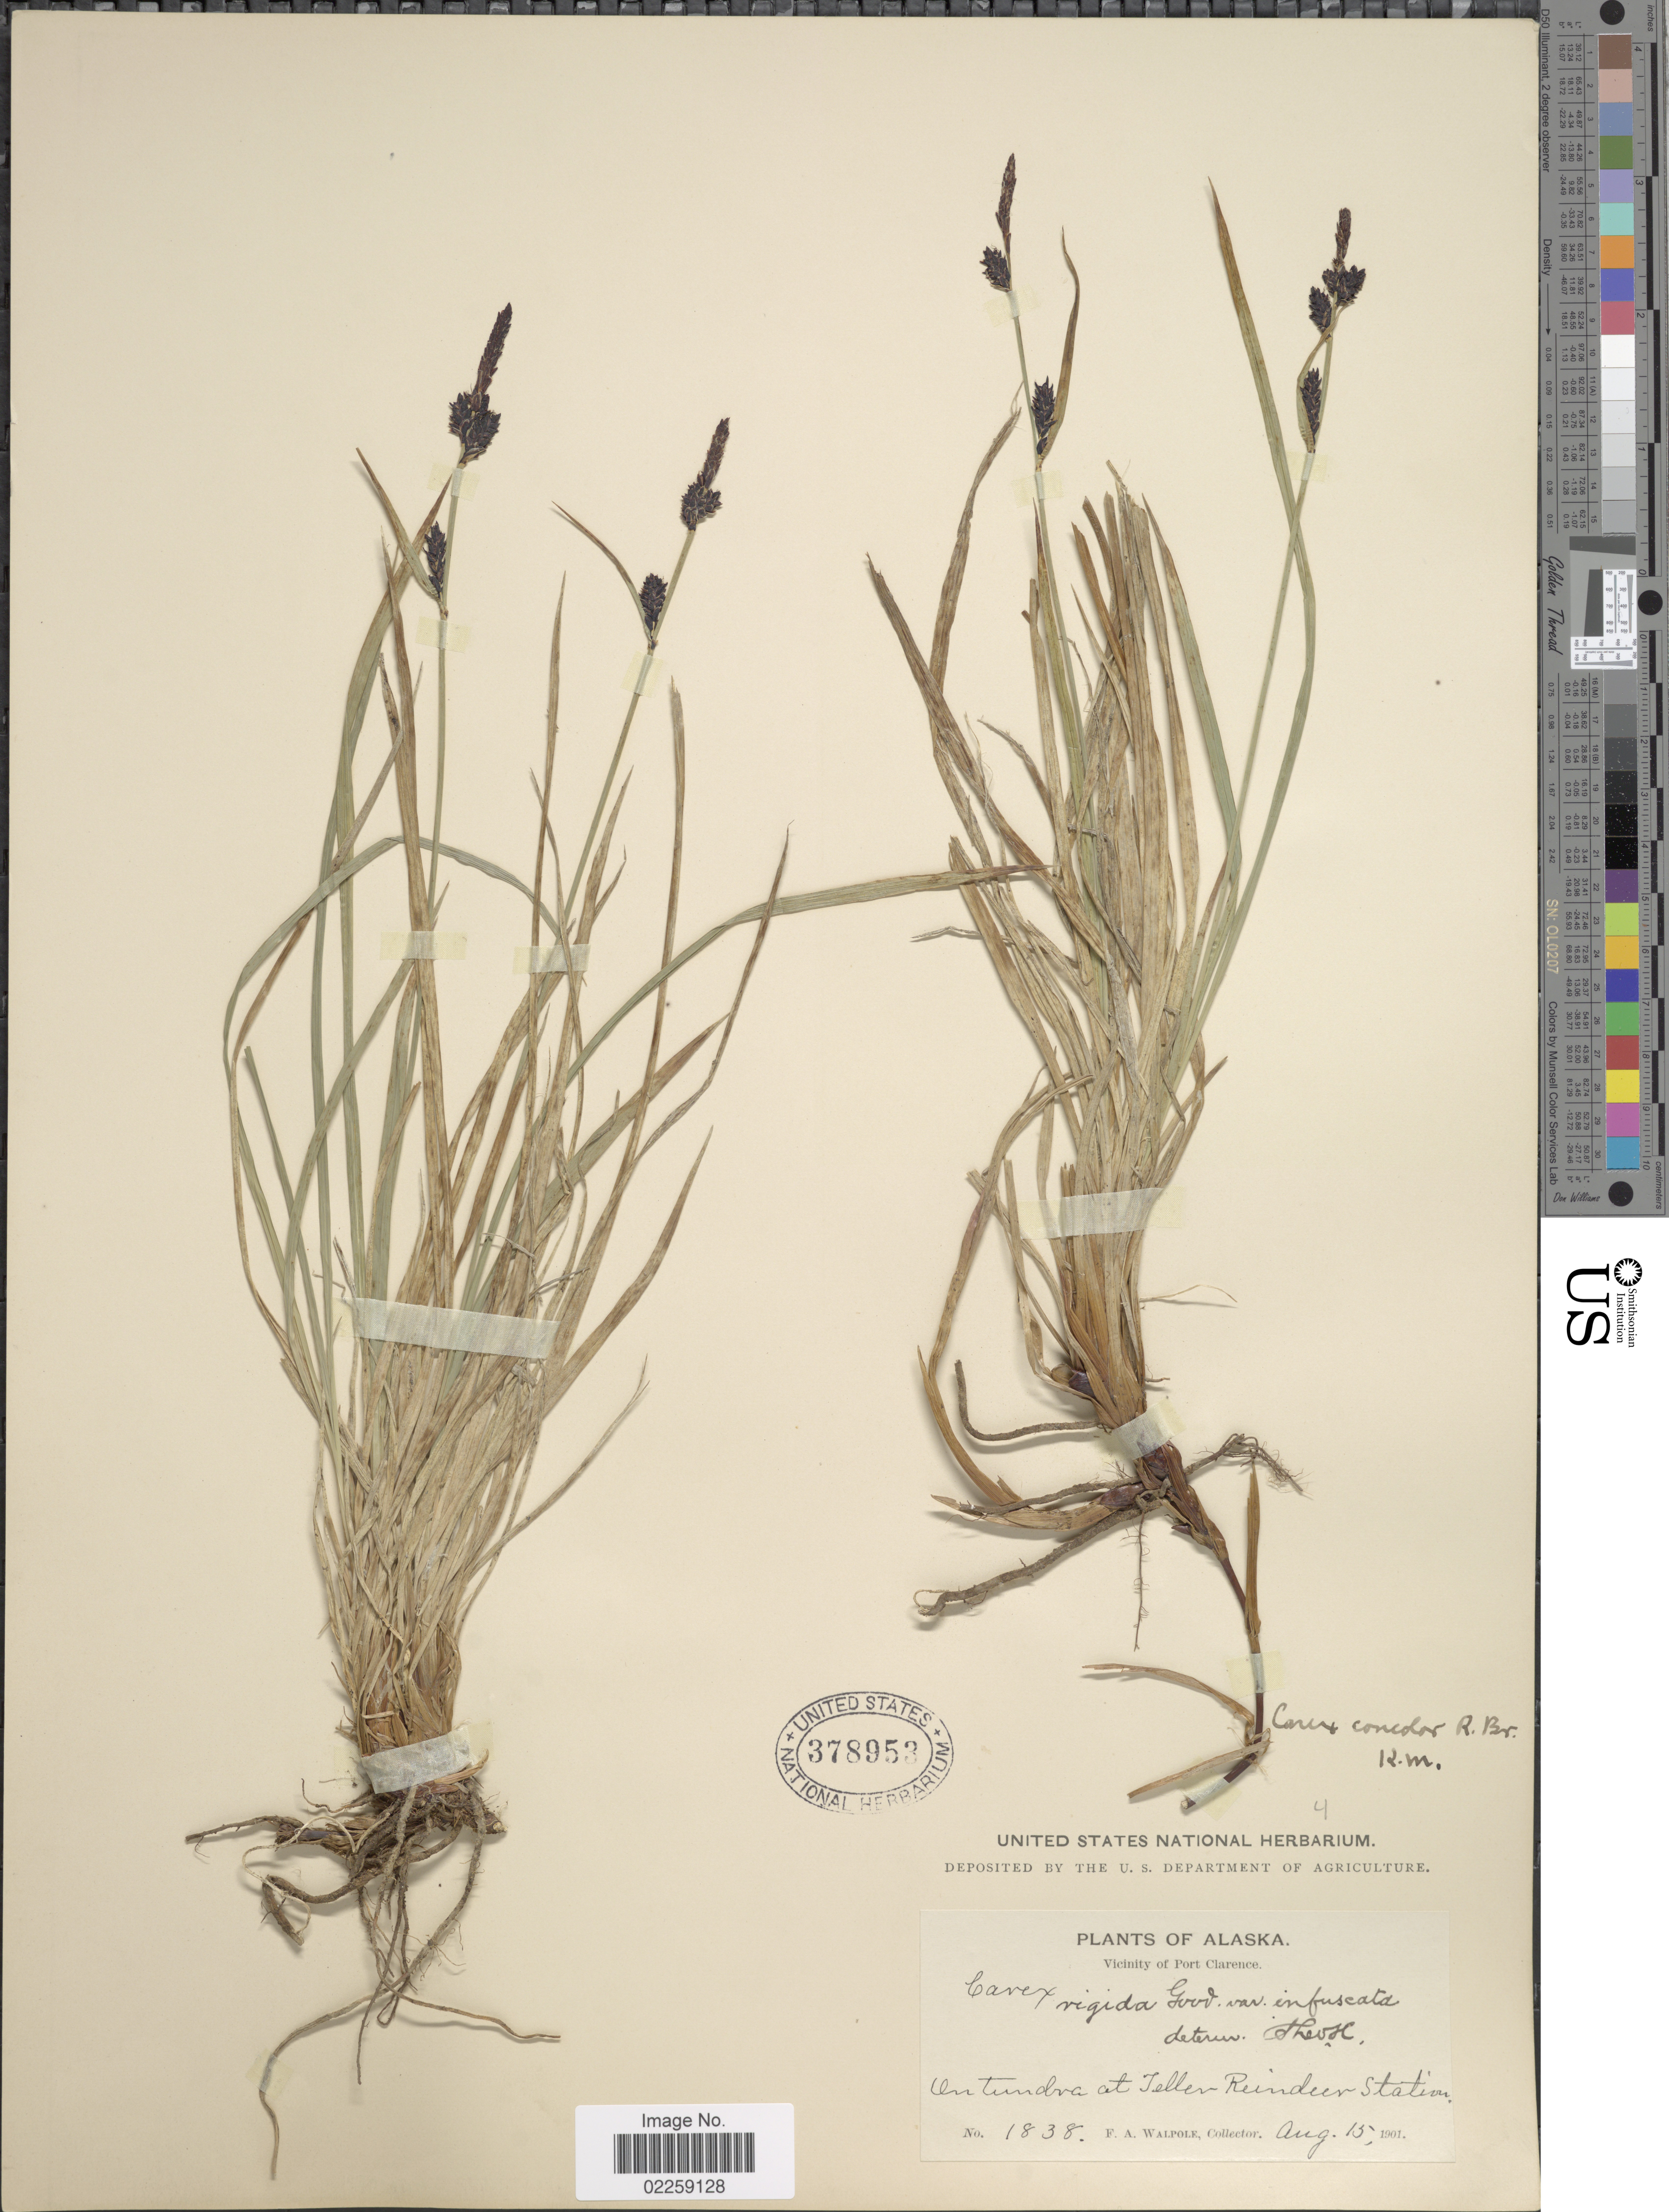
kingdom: Plantae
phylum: Tracheophyta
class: Liliopsida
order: Poales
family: Cyperaceae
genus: Carex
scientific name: Carex bigelowii subsp. lugens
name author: (Holm) T.V. Egorova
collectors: F. Walpole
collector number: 1838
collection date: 1901-08-15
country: United States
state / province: Alaska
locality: Vicinity of Port Clarence. On tundra at Teller Reindeer Station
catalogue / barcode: US 378953